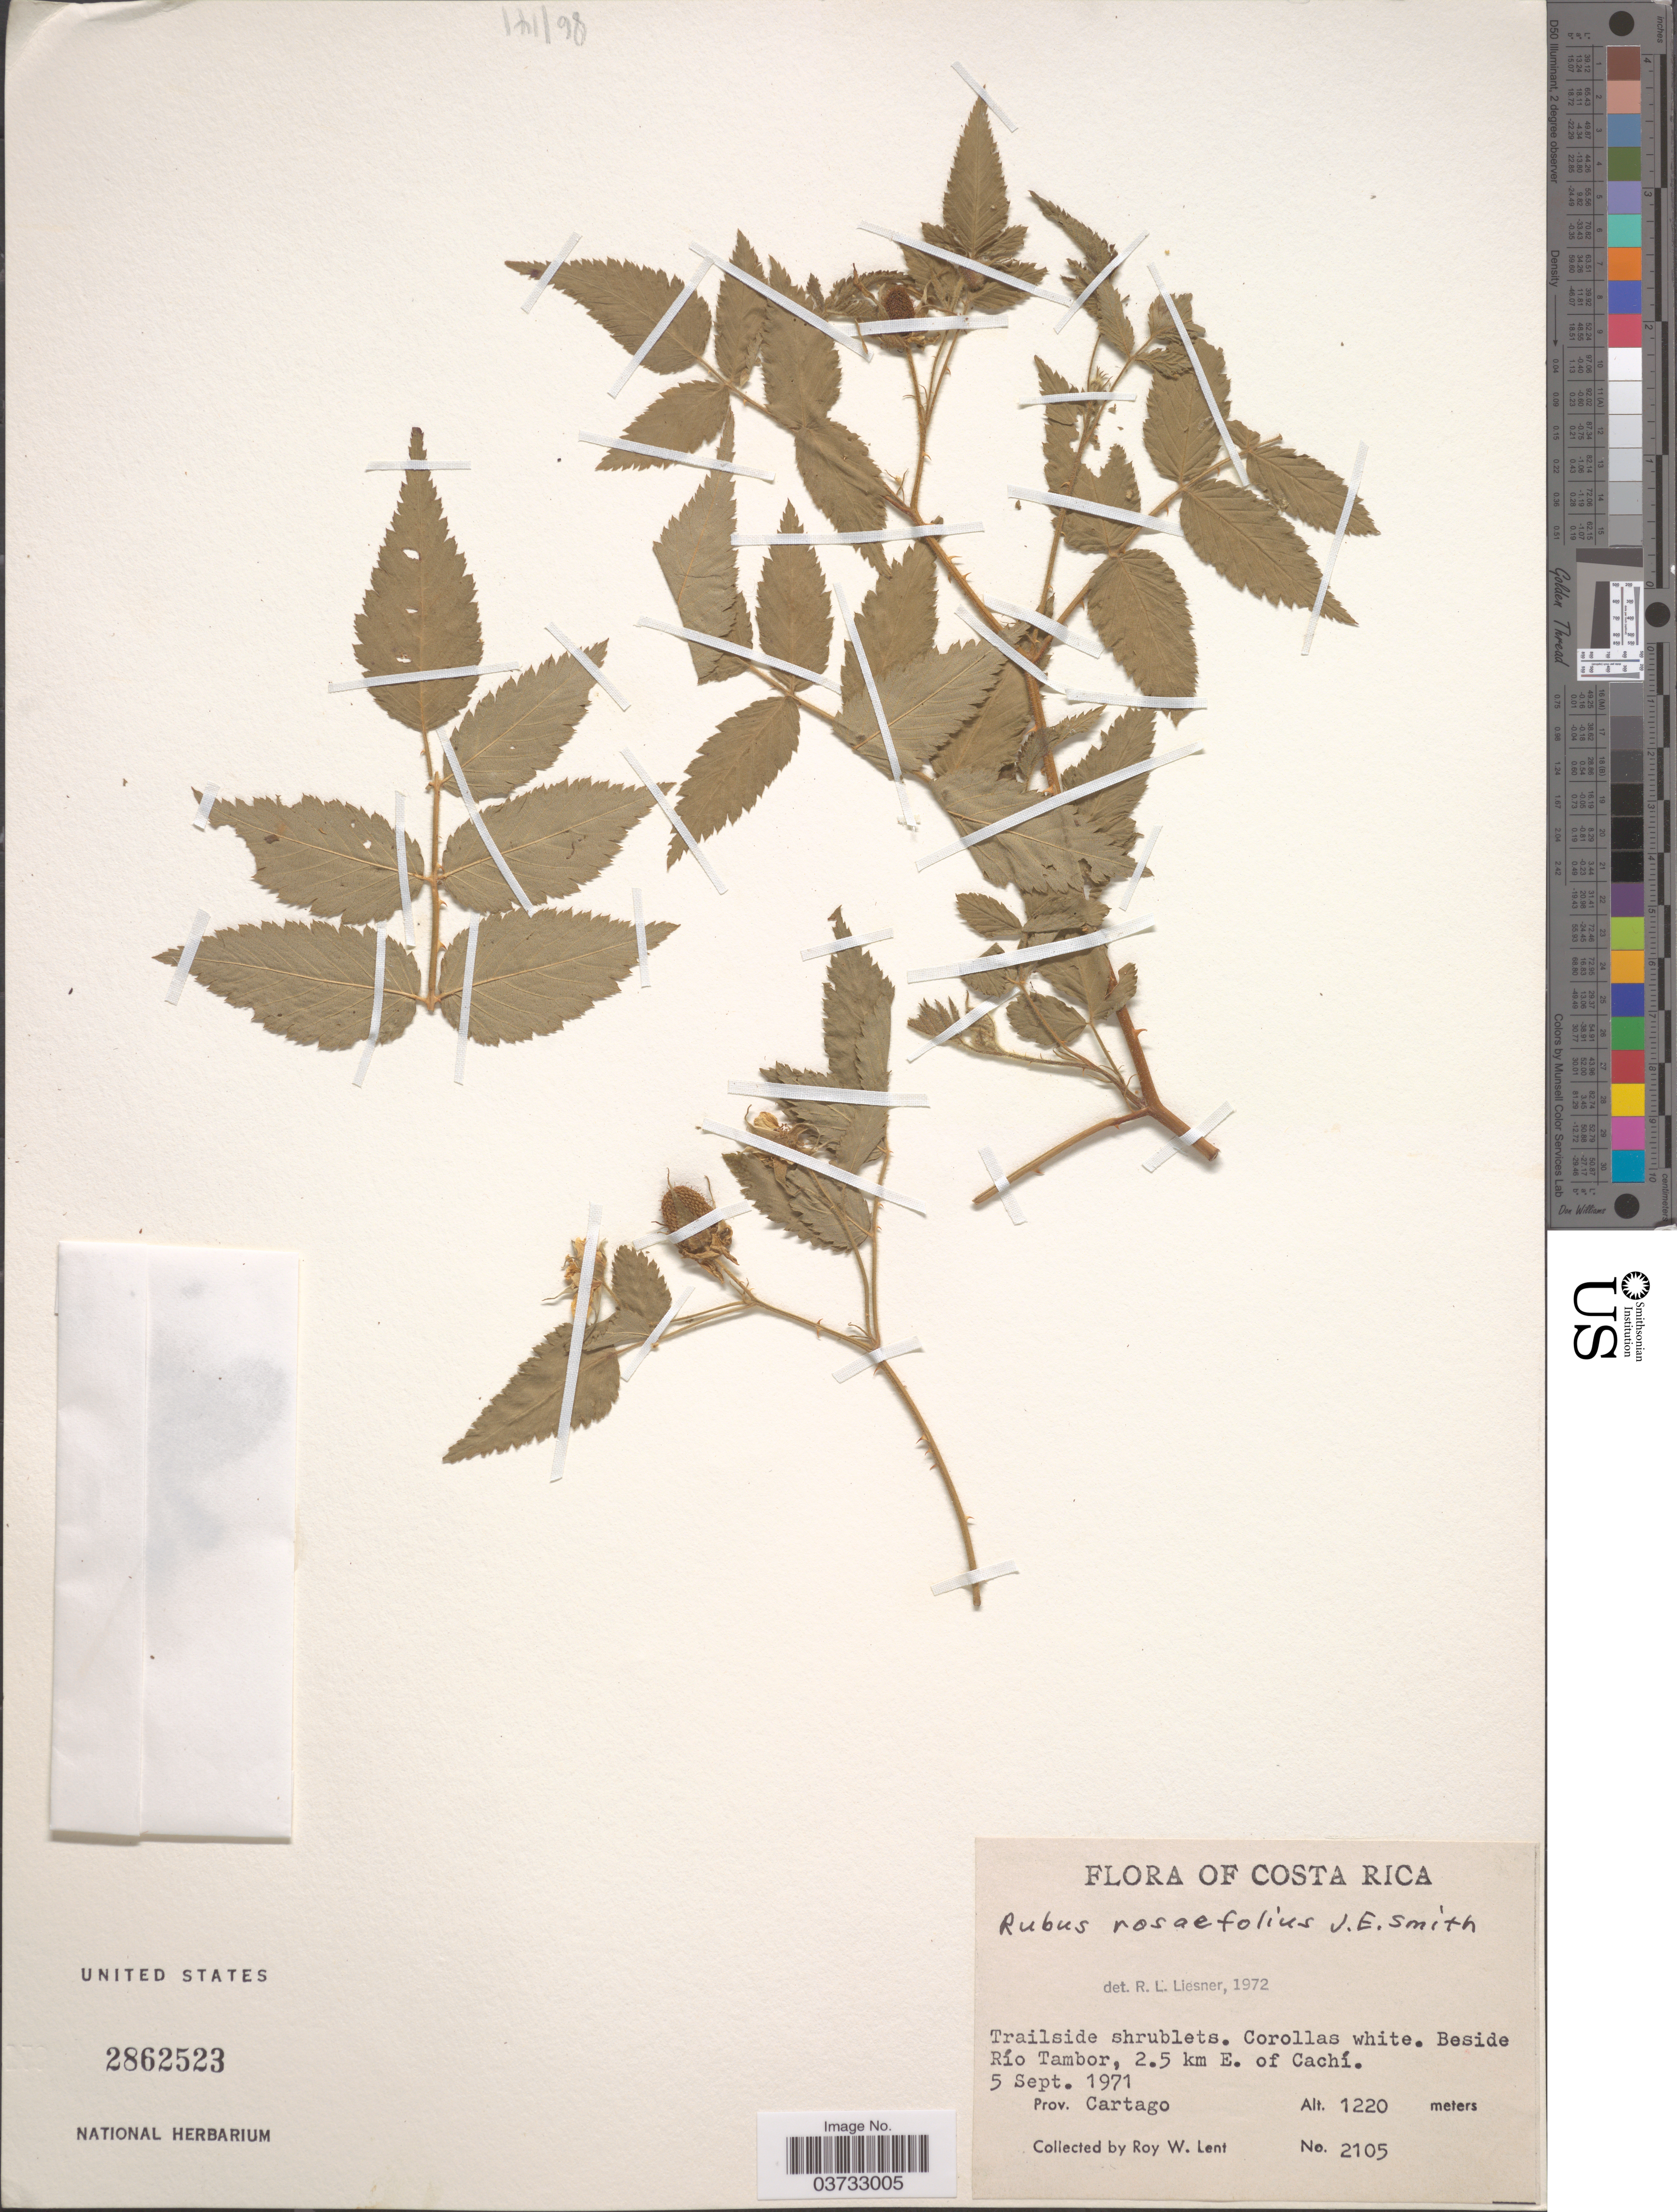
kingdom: Plantae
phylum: Tracheophyta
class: Magnoliopsida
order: Rosales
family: Rosaceae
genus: Rubus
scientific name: Rubus rosaefolius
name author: Sm.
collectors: R. W. Lent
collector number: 2105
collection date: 1971-09-05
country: Costa Rica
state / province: Cartago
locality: Beside Río Tambor, 2.5 km E. of Cachí.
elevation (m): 1220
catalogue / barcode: US 2862523